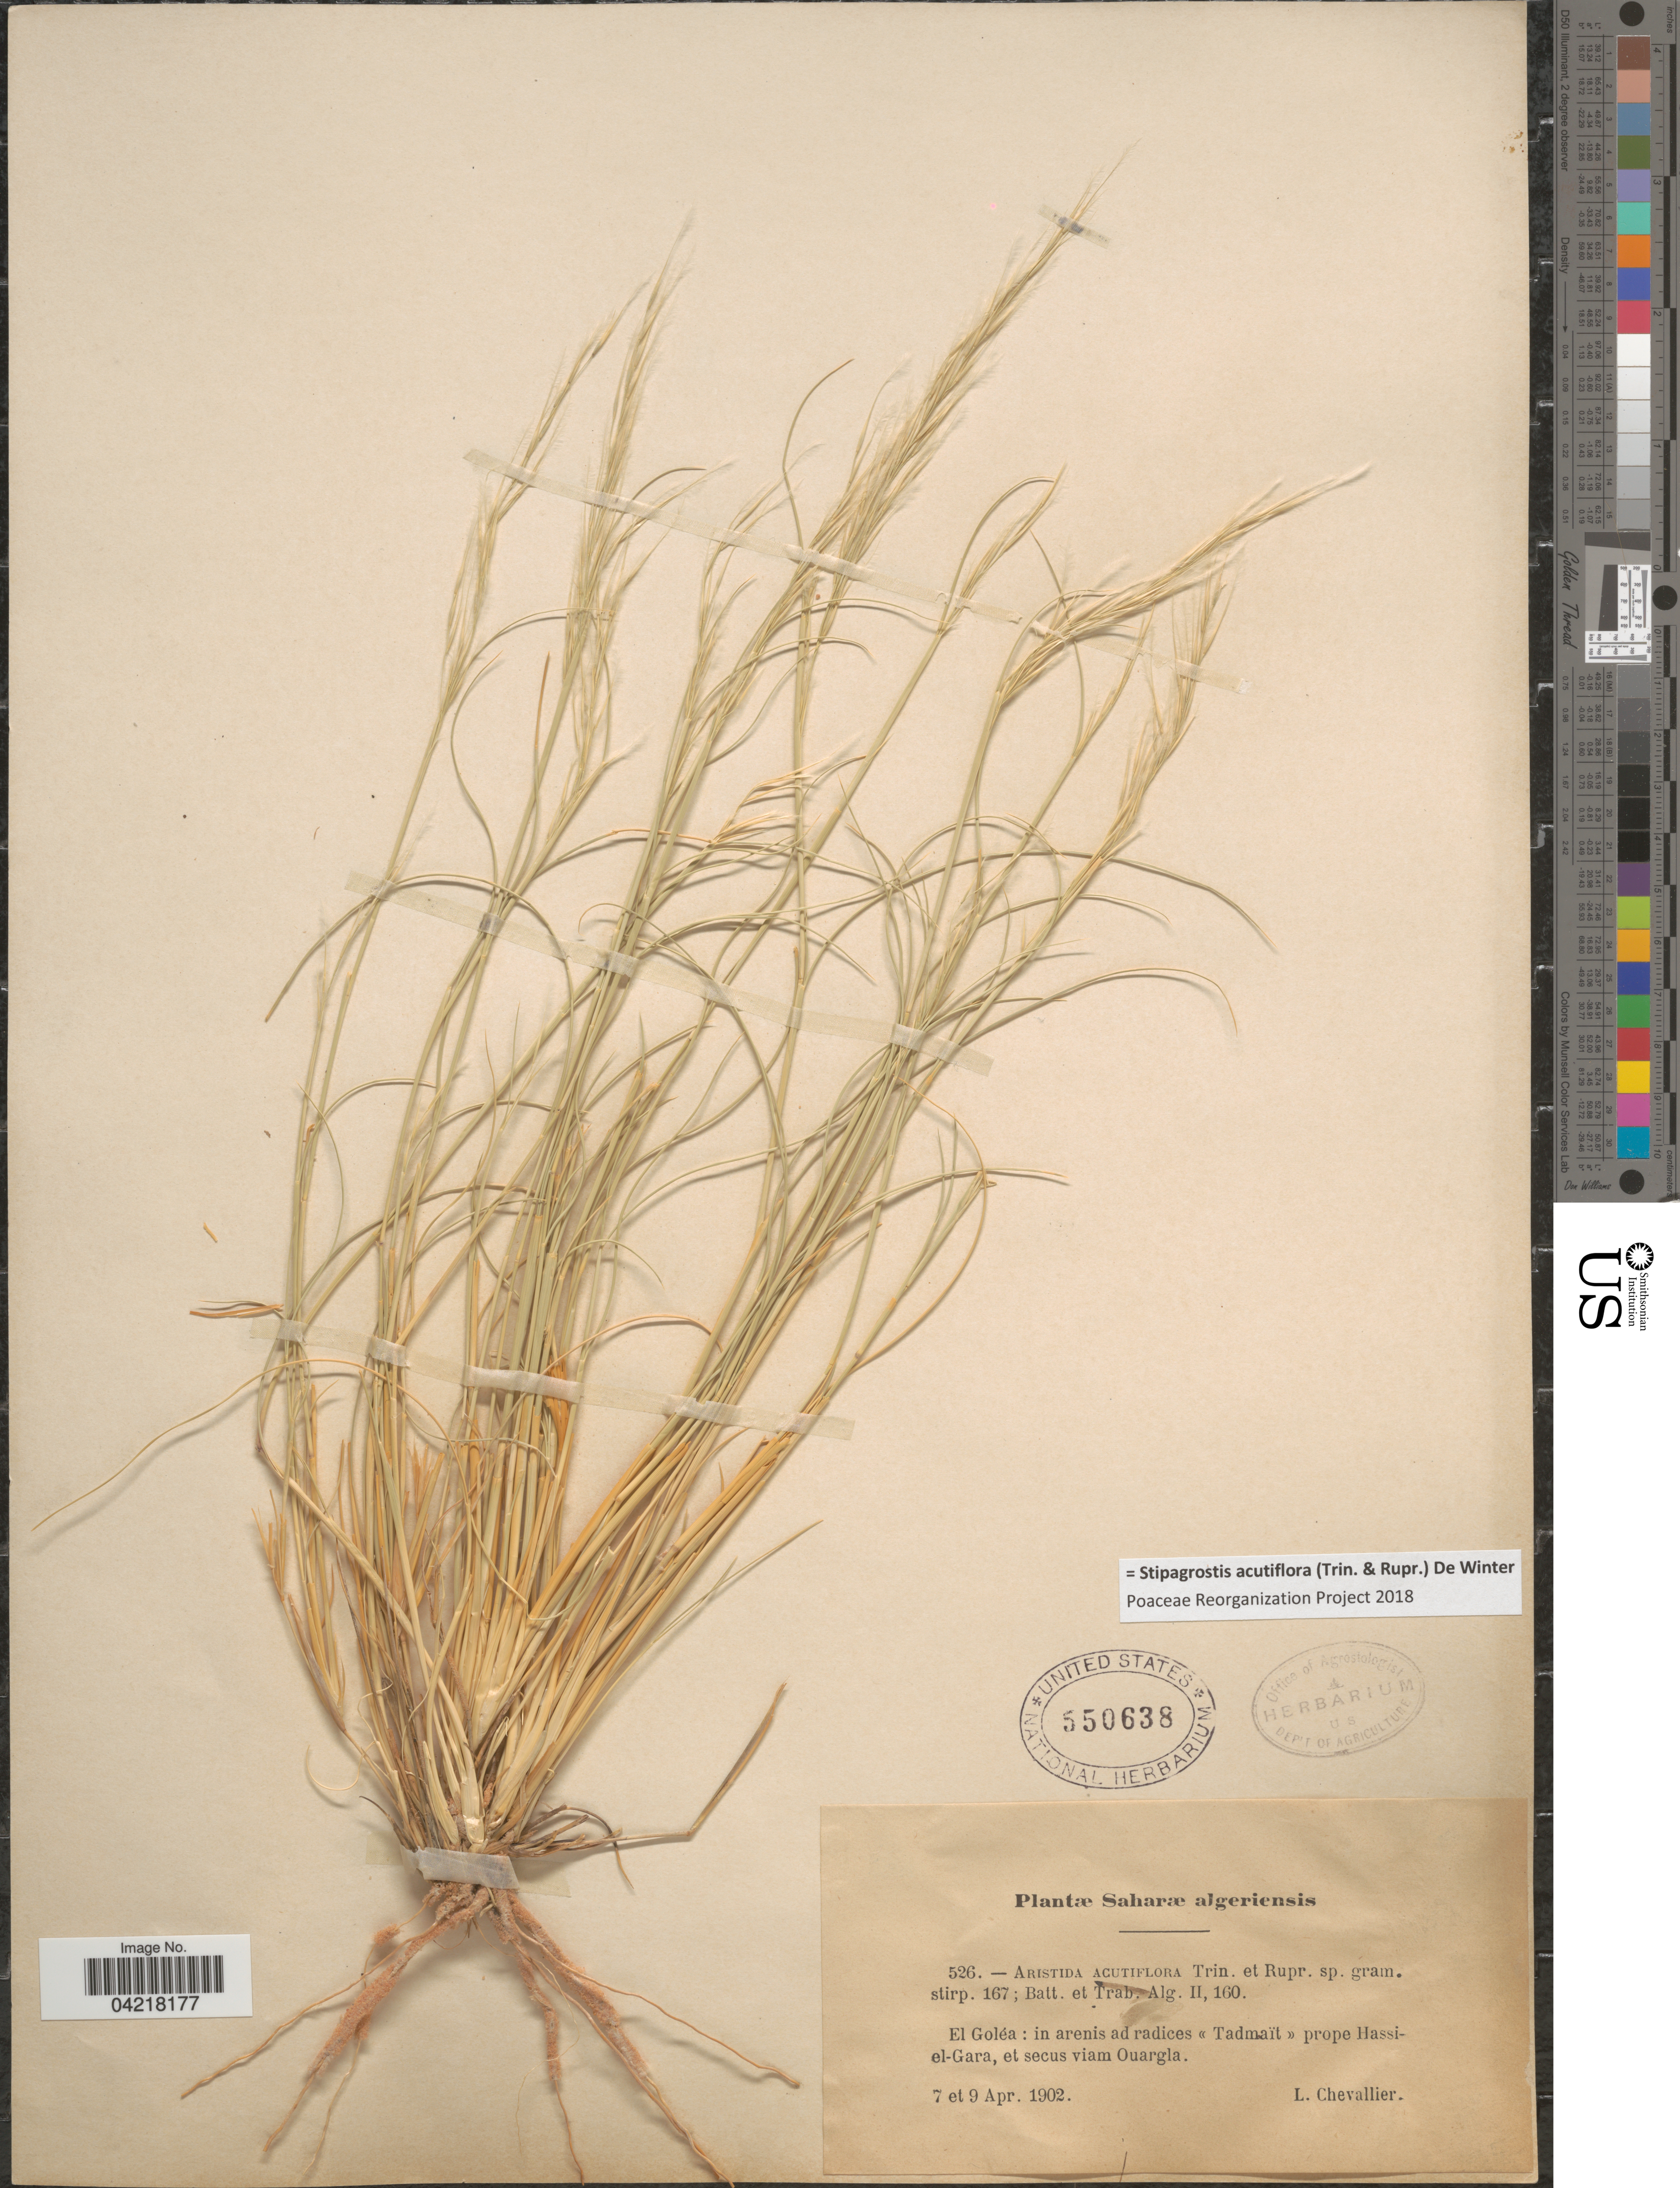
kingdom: Plantae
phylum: Tracheophyta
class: Liliopsida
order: Poales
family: Poaceae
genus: Stipagrostis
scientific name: Stipagrostis acutiflora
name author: (Trin. & Rupr.) De Winter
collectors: L. Chevallier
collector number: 526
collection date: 1902-04-07/1902-04-09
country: Algeria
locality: Saharæ algeriensis. El Goléa: in arenis ad radices Tadmaït prope Hassi-el-Gara, et secus viam Ouargla.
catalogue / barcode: US 550638